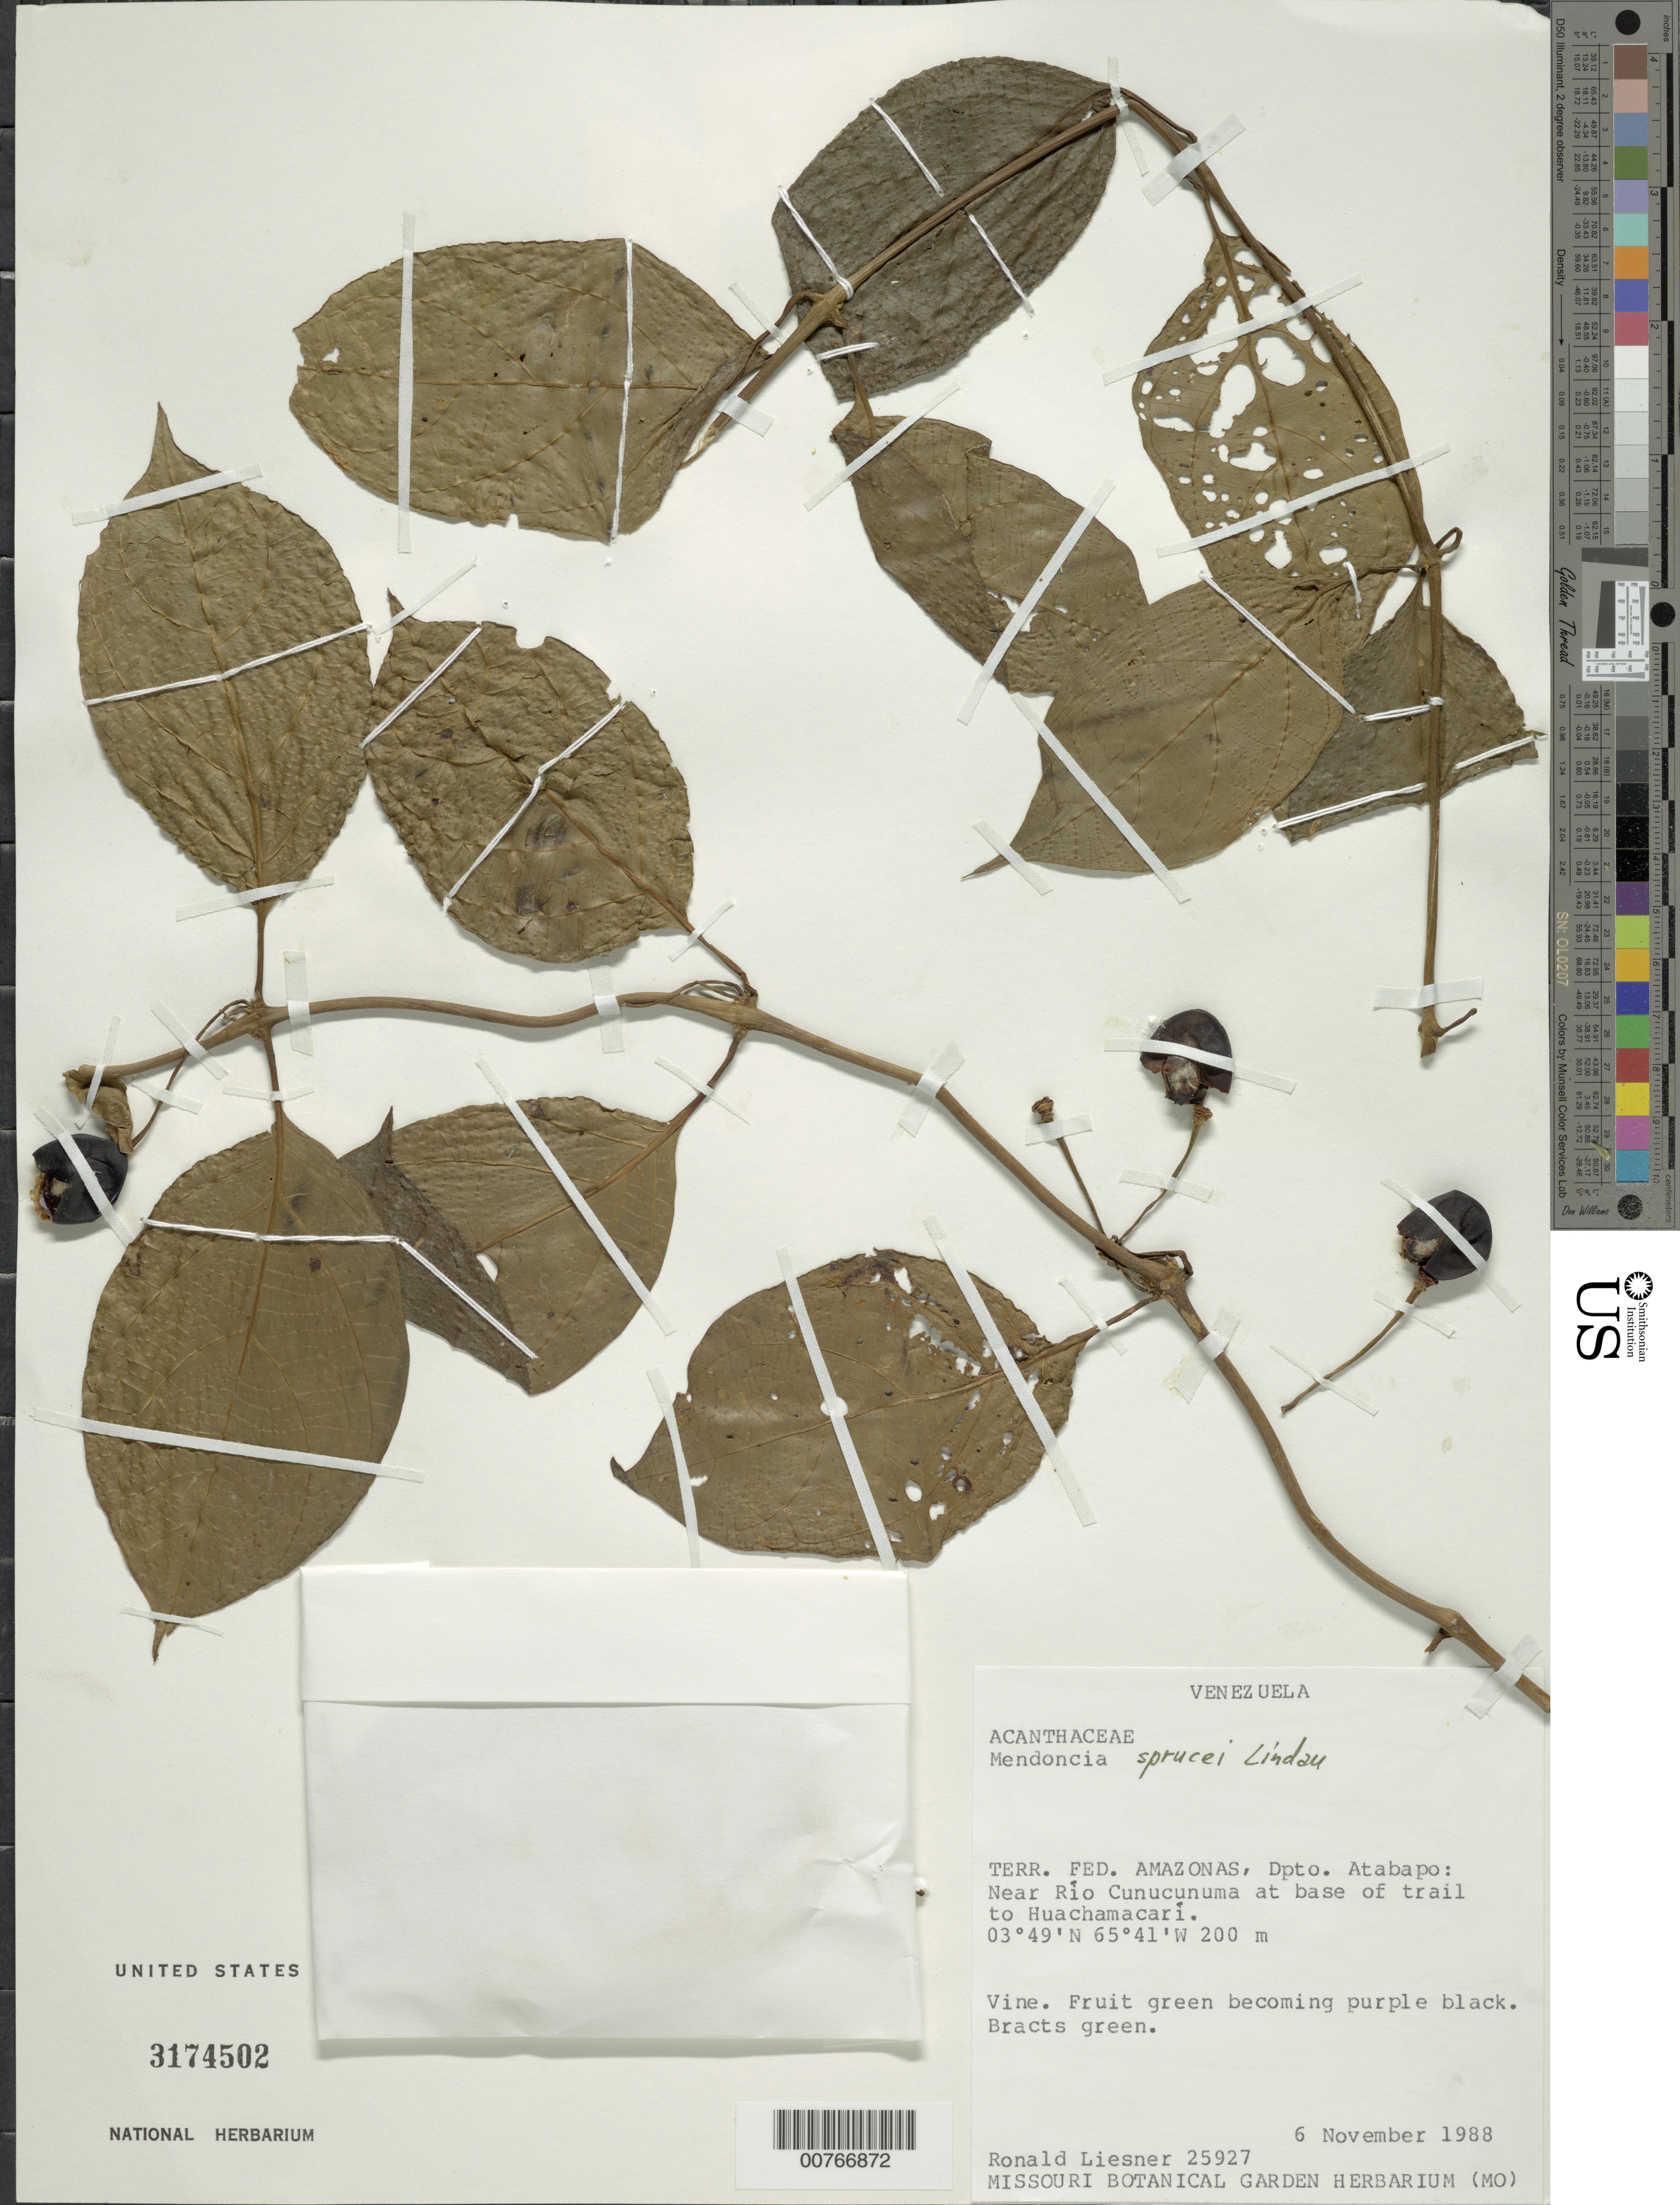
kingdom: Plantae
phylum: Tracheophyta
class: Magnoliopsida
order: Lamiales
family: Acanthaceae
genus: Mendoncia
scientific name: Mendoncia sprucei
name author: Lindau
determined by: Wasshausen, Dieter C., (BOT), Smithsonian Institution - National Museum of Natural History (UNITED STATES)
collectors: R. L. Liesner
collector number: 25927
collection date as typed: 6-Nov-88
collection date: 1988-11-06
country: Venezuela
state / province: Amazonas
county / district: Atabapo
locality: Río Cunucunuma base of trail to Huachamacari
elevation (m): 200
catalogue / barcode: US 3174502